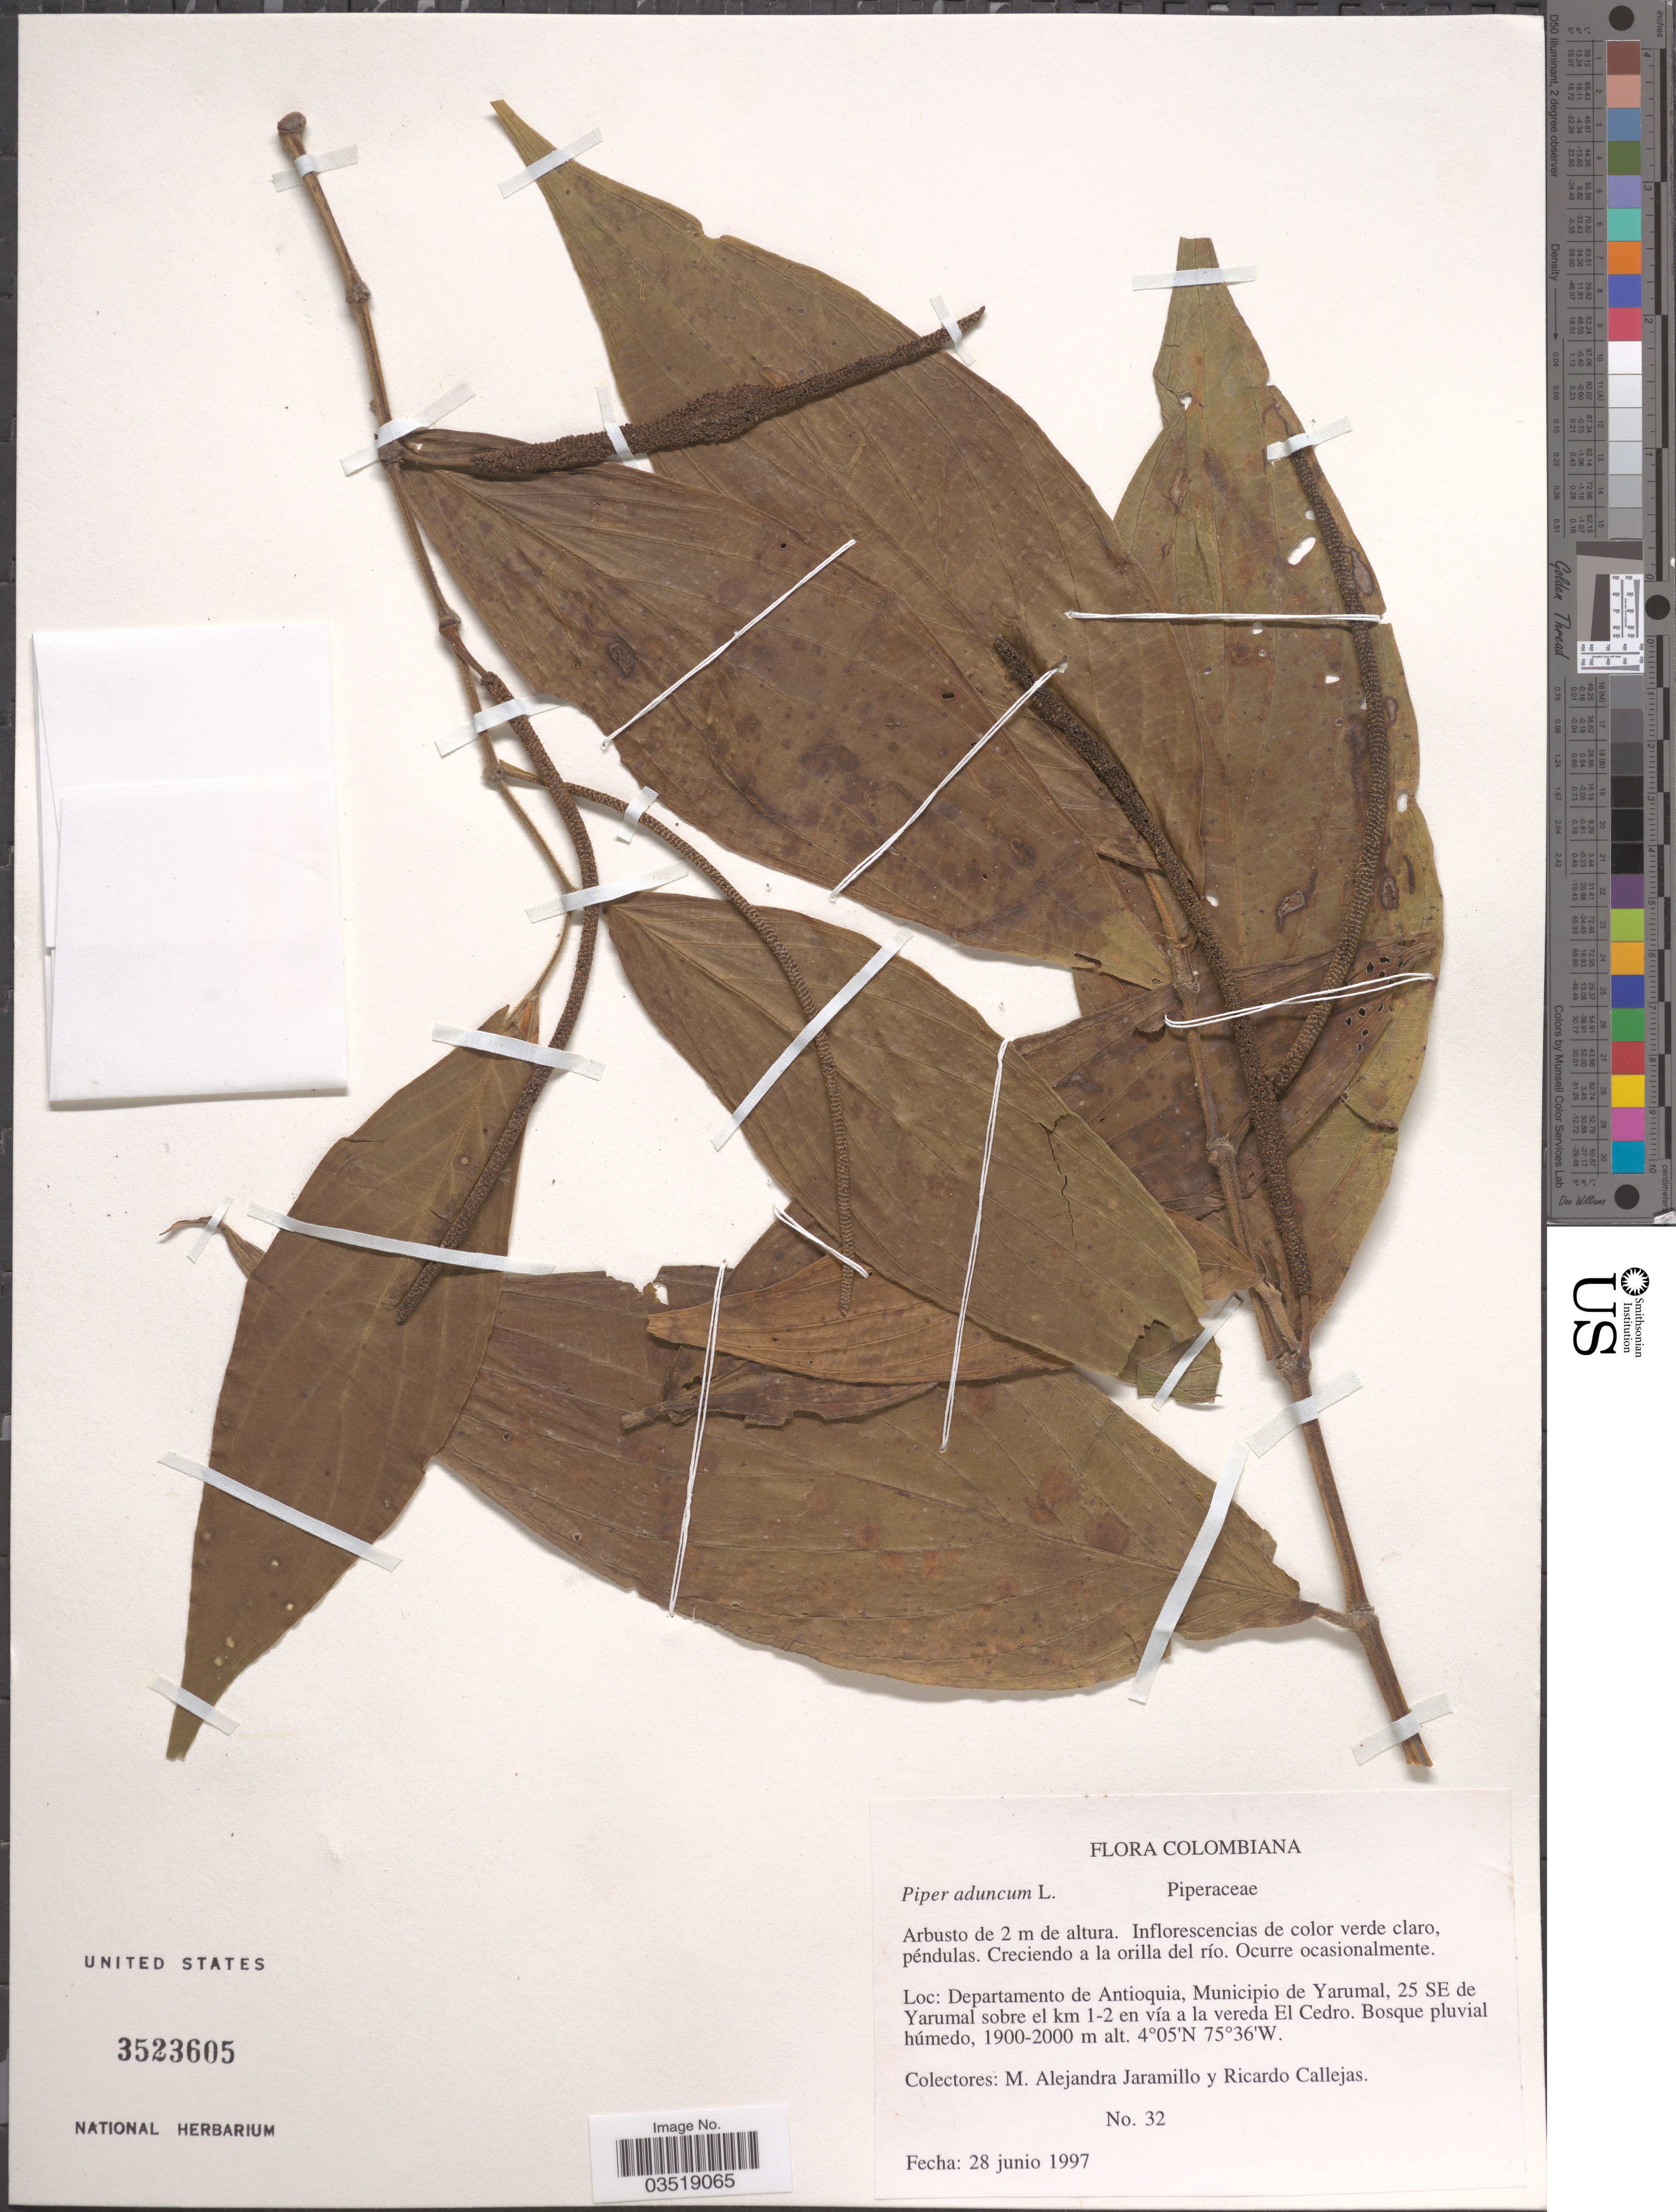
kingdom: Plantae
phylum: Tracheophyta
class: Magnoliopsida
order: Piperales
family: Piperaceae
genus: Piper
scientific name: Piper aduncum var. aduncum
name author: L.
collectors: M. A. Jaramillo & R. Callejas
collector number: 32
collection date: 1997-06-28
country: Colombia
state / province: Antioquia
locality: Departamento de Antioquia, Municipio de Yarumal, 25 SE de Yarumal sobre el km 1-2 en vía a la vereda El Cedro.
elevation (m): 1900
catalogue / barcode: US 3523605